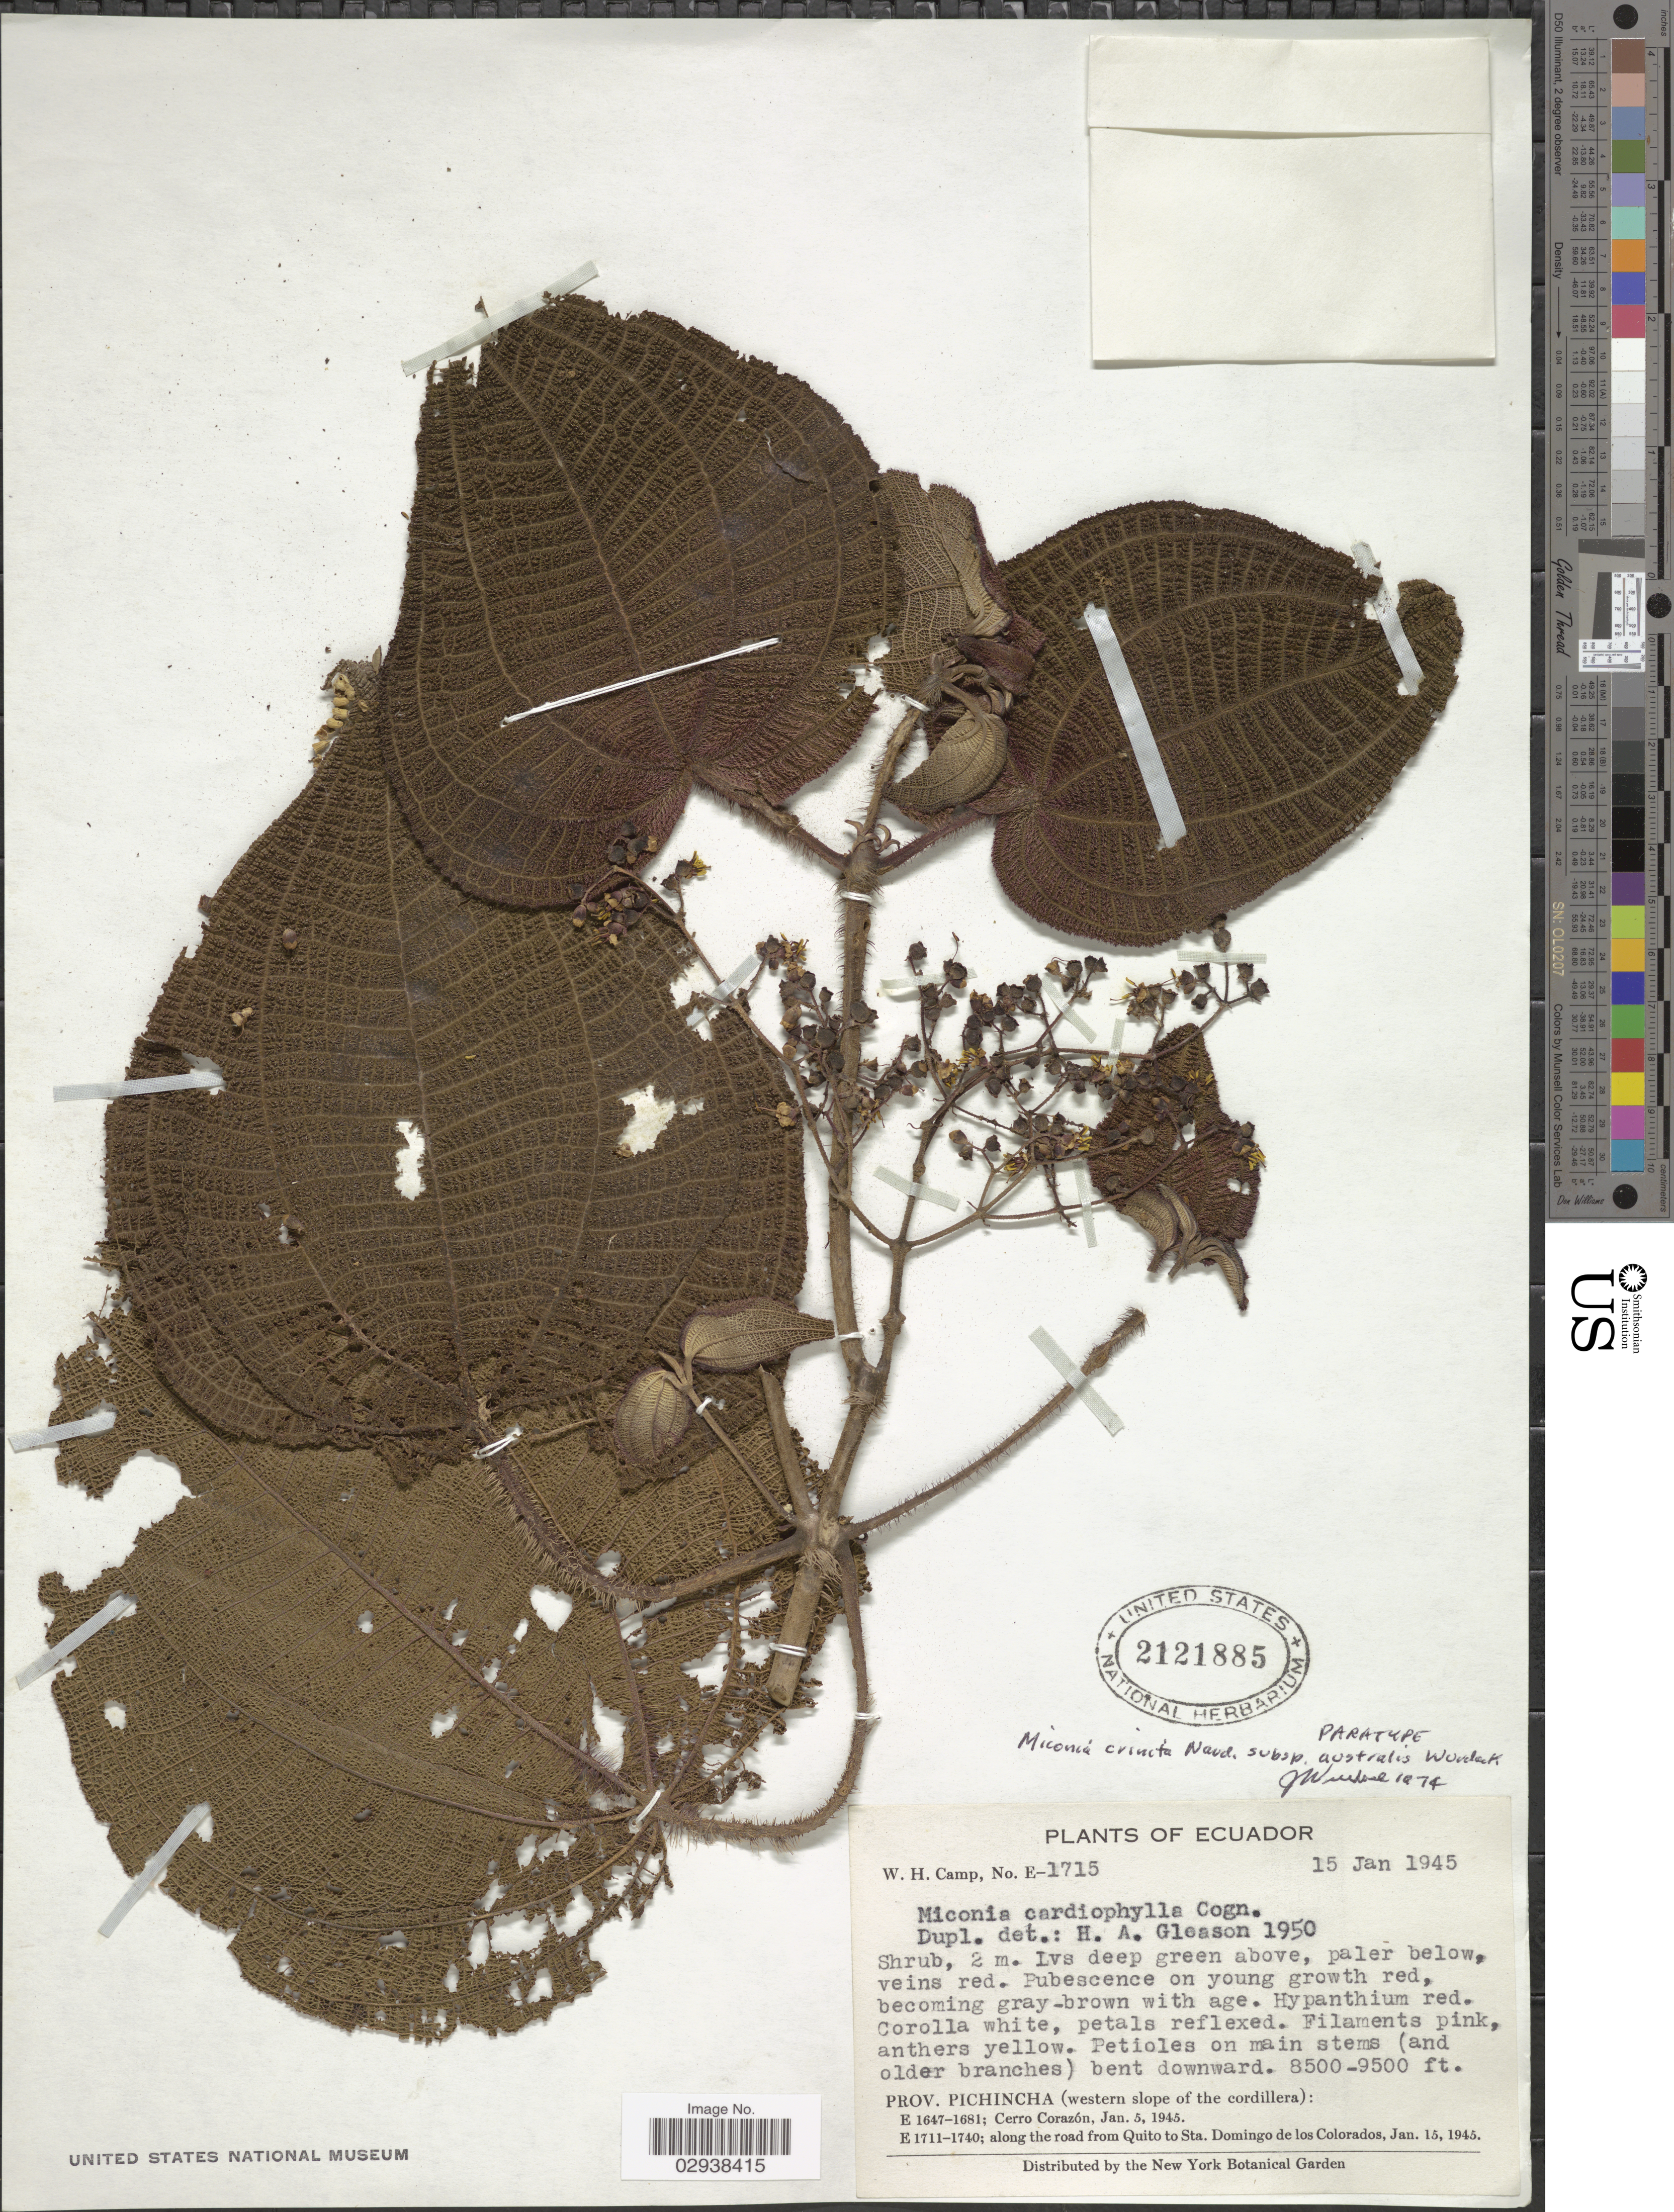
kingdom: Plantae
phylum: Tracheophyta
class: Magnoliopsida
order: Myrtales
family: Melastomataceae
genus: Miconia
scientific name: Miconia crinita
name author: Naudin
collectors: W. H. Camp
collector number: E-1715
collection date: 1945-01-15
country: Ecuador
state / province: Pichincha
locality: Prov. Pichincha (western slope of the cordillera): along the road from Quito to Sta. Domingo de los Colorados.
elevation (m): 2591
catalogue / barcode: US 2121885